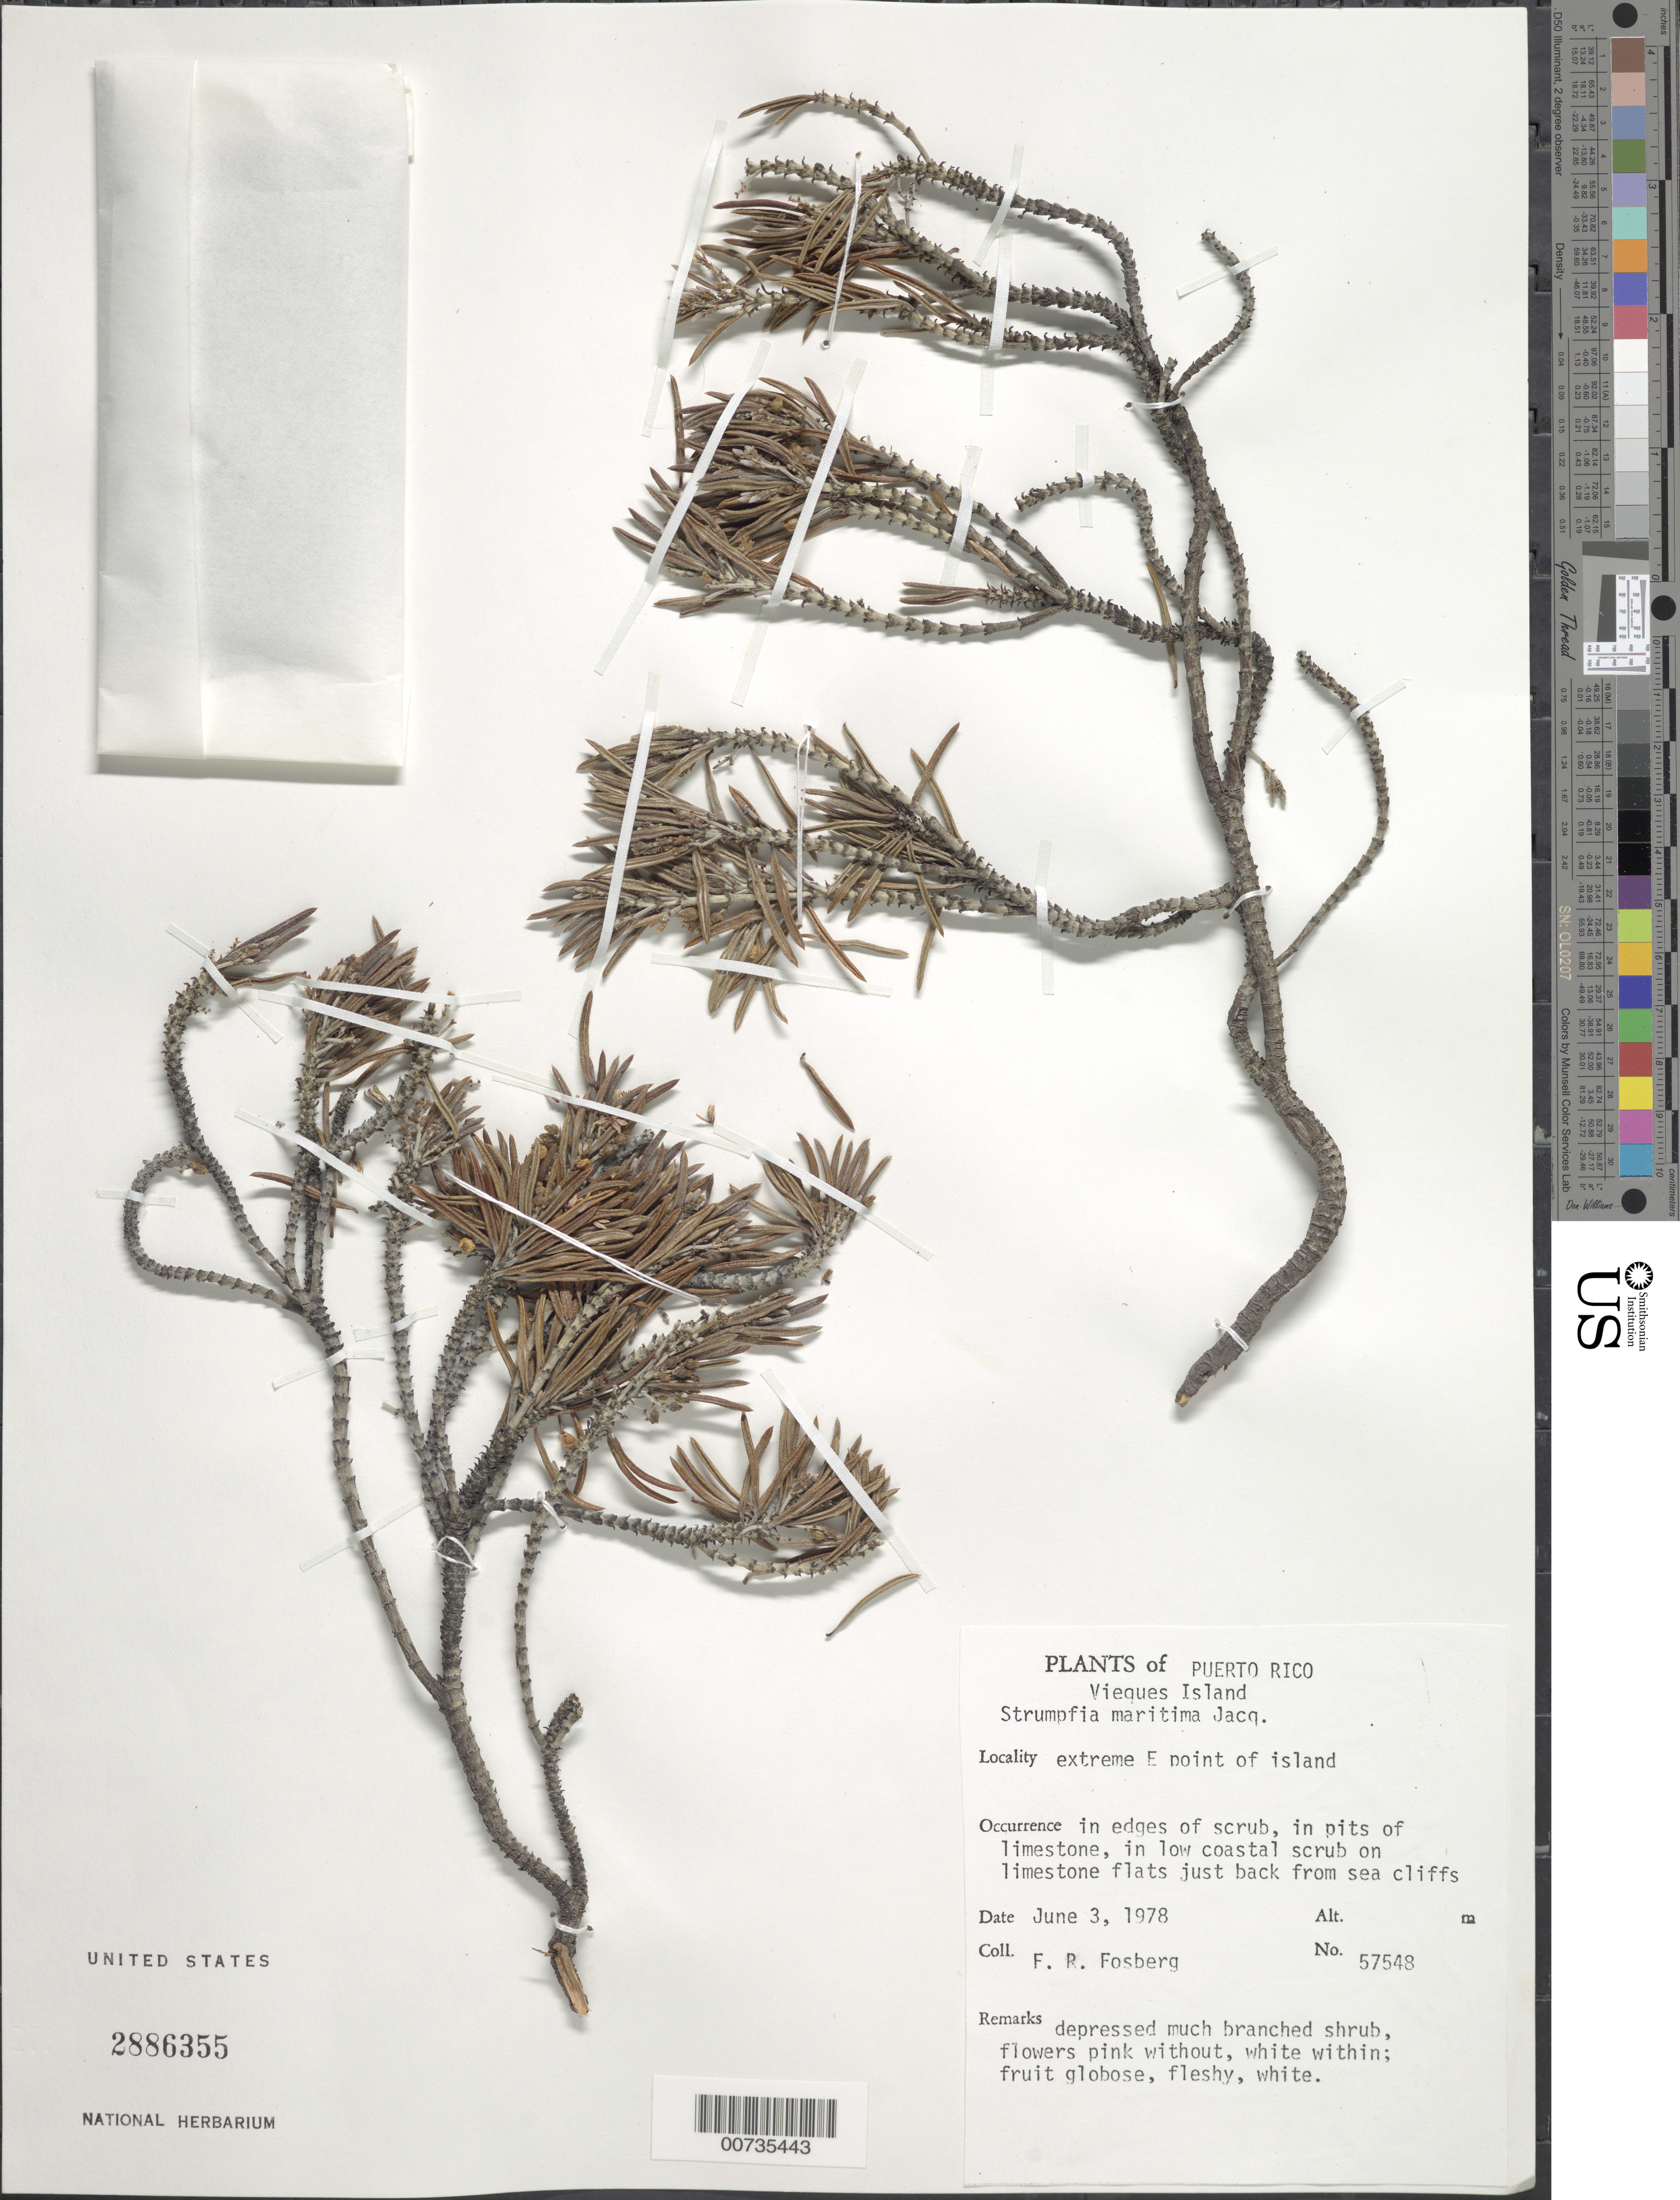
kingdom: Plantae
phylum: Tracheophyta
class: Magnoliopsida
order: Gentianales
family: Rubiaceae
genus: Strumpfia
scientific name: Strumpfia maritima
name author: Jacq.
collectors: F. R. Fosberg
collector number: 57548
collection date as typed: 03 Jun 1978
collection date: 1978-06-03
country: Puerto Rico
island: Vieques Island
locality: Extreme E point of island.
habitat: In edges of scrub, in pits of limestone, in low coastal scrub on limestone flats just back from sea cliffs.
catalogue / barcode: US 2886355